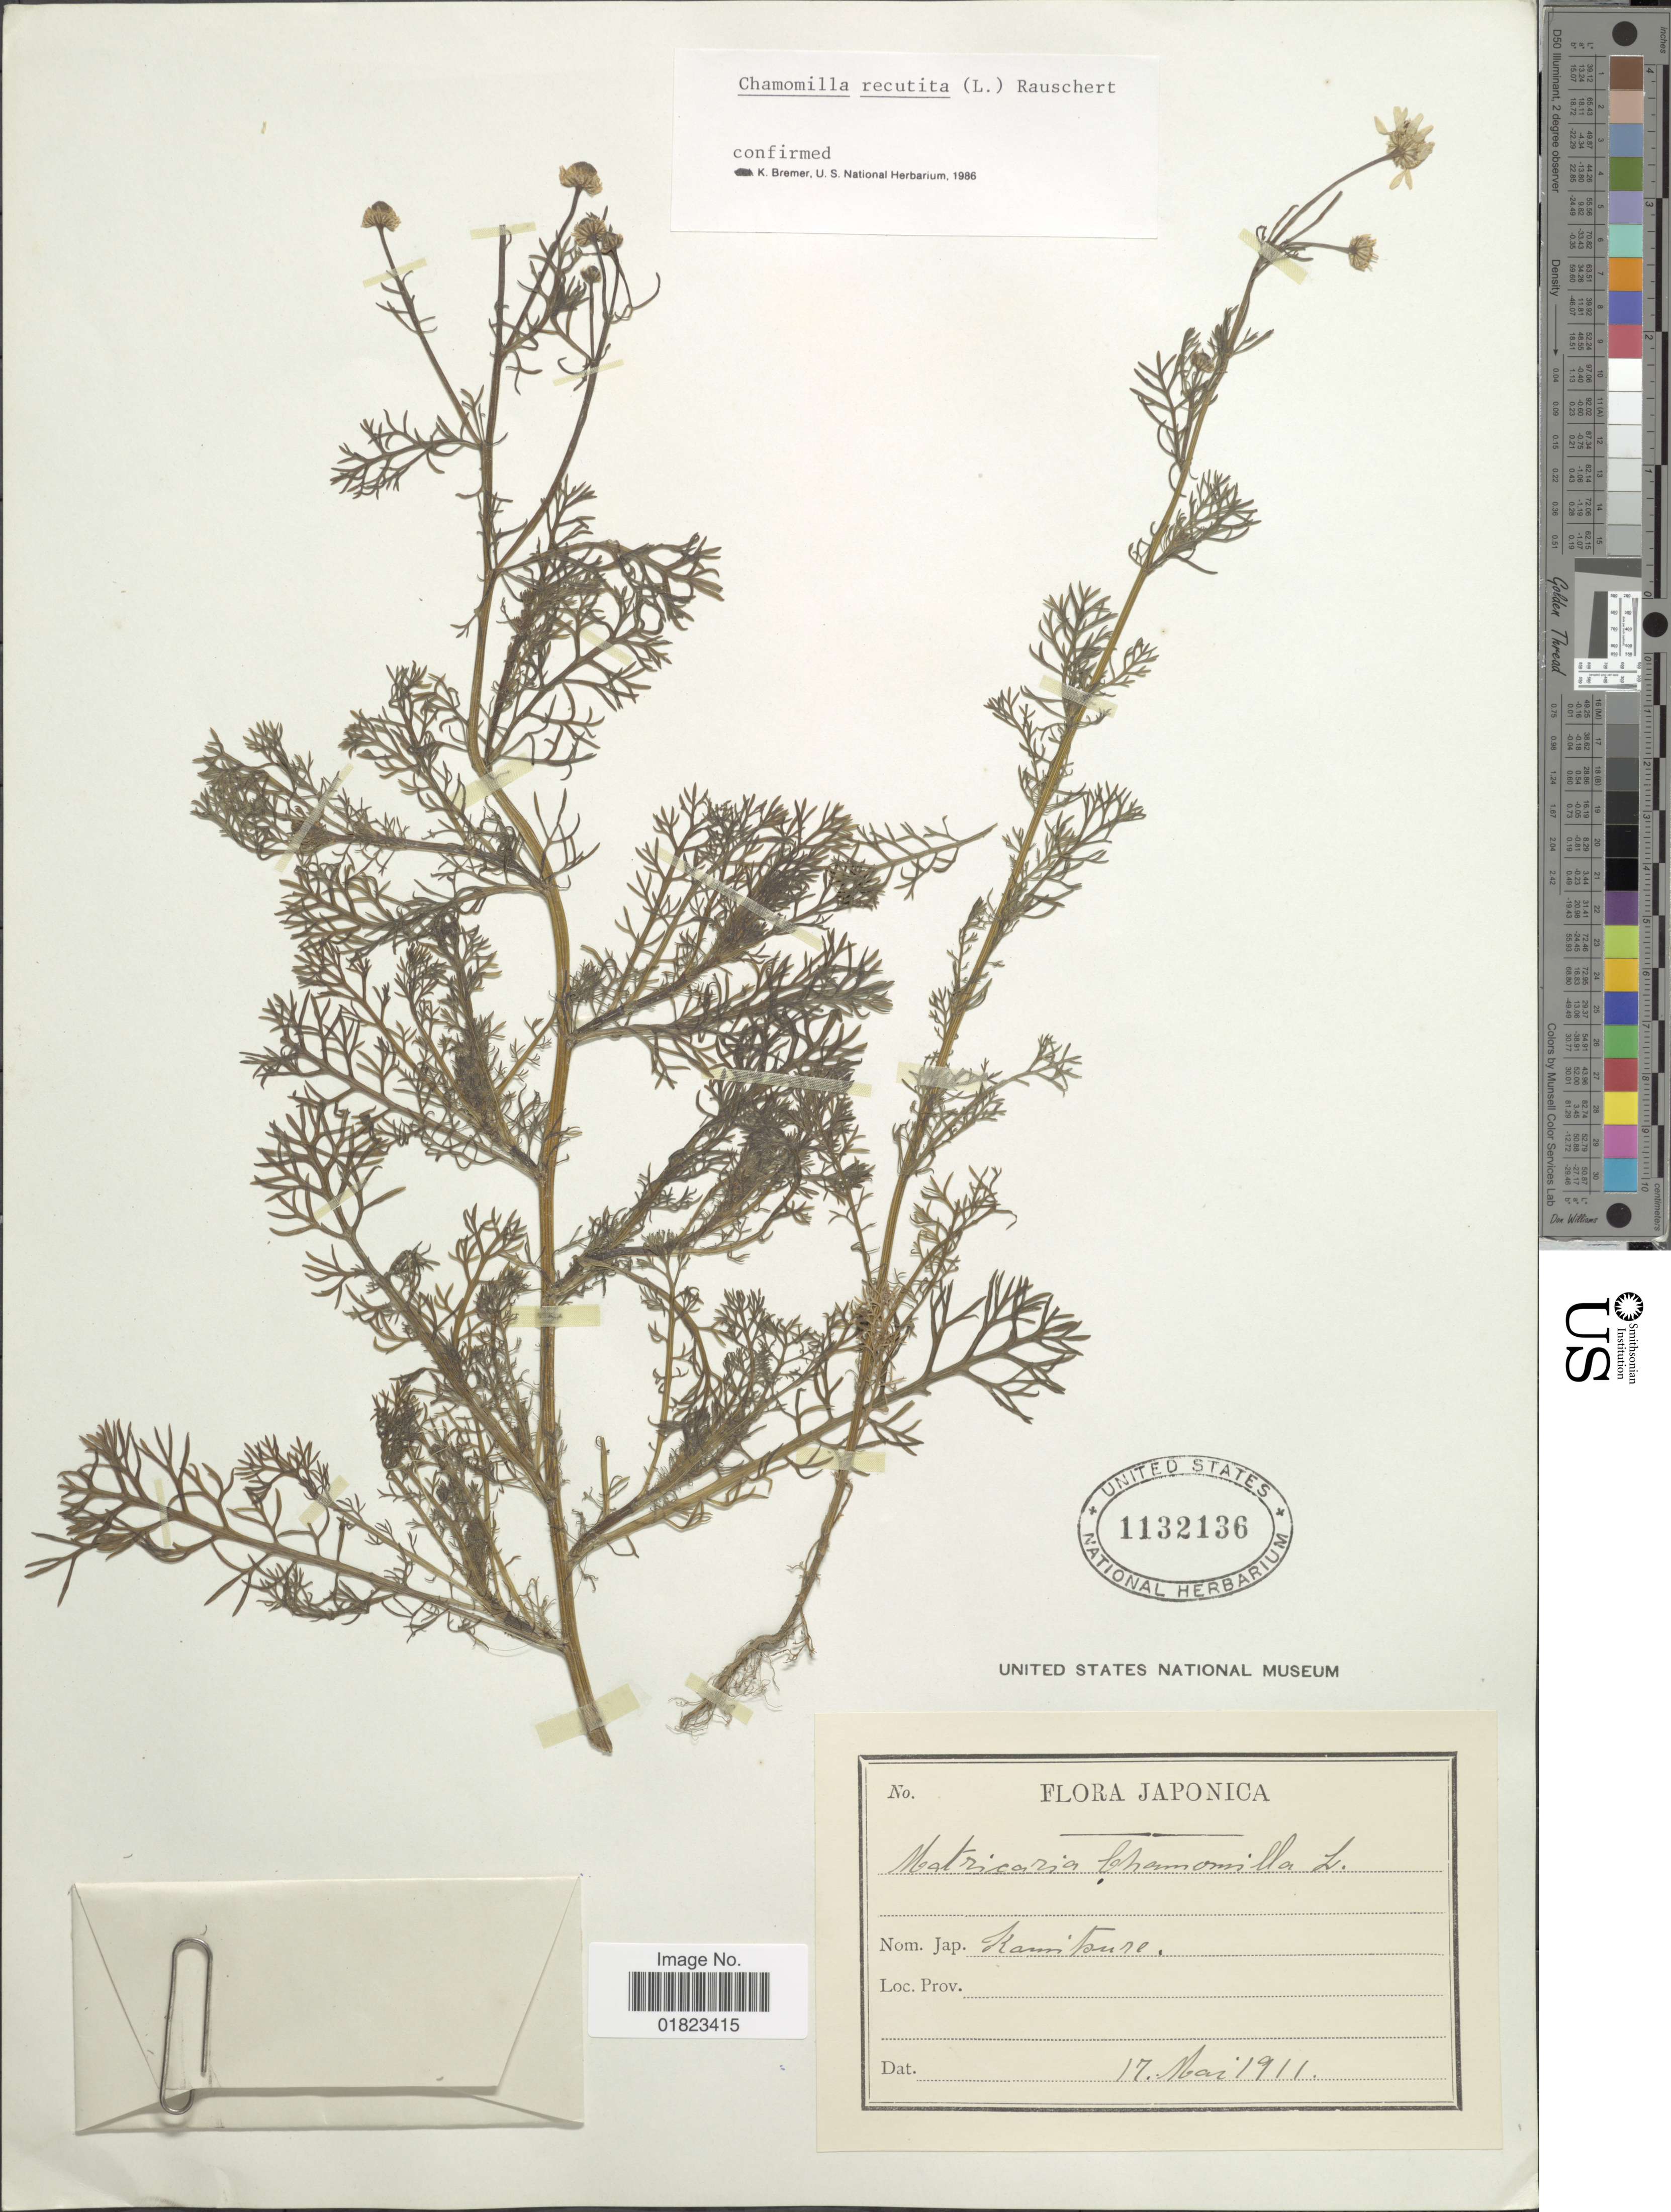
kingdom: Plantae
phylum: Tracheophyta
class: Magnoliopsida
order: Asterales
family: Asteraceae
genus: Matricaria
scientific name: Matricaria recutita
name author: L.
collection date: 1911-05-17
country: Japan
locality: Japonica.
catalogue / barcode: US 1132136